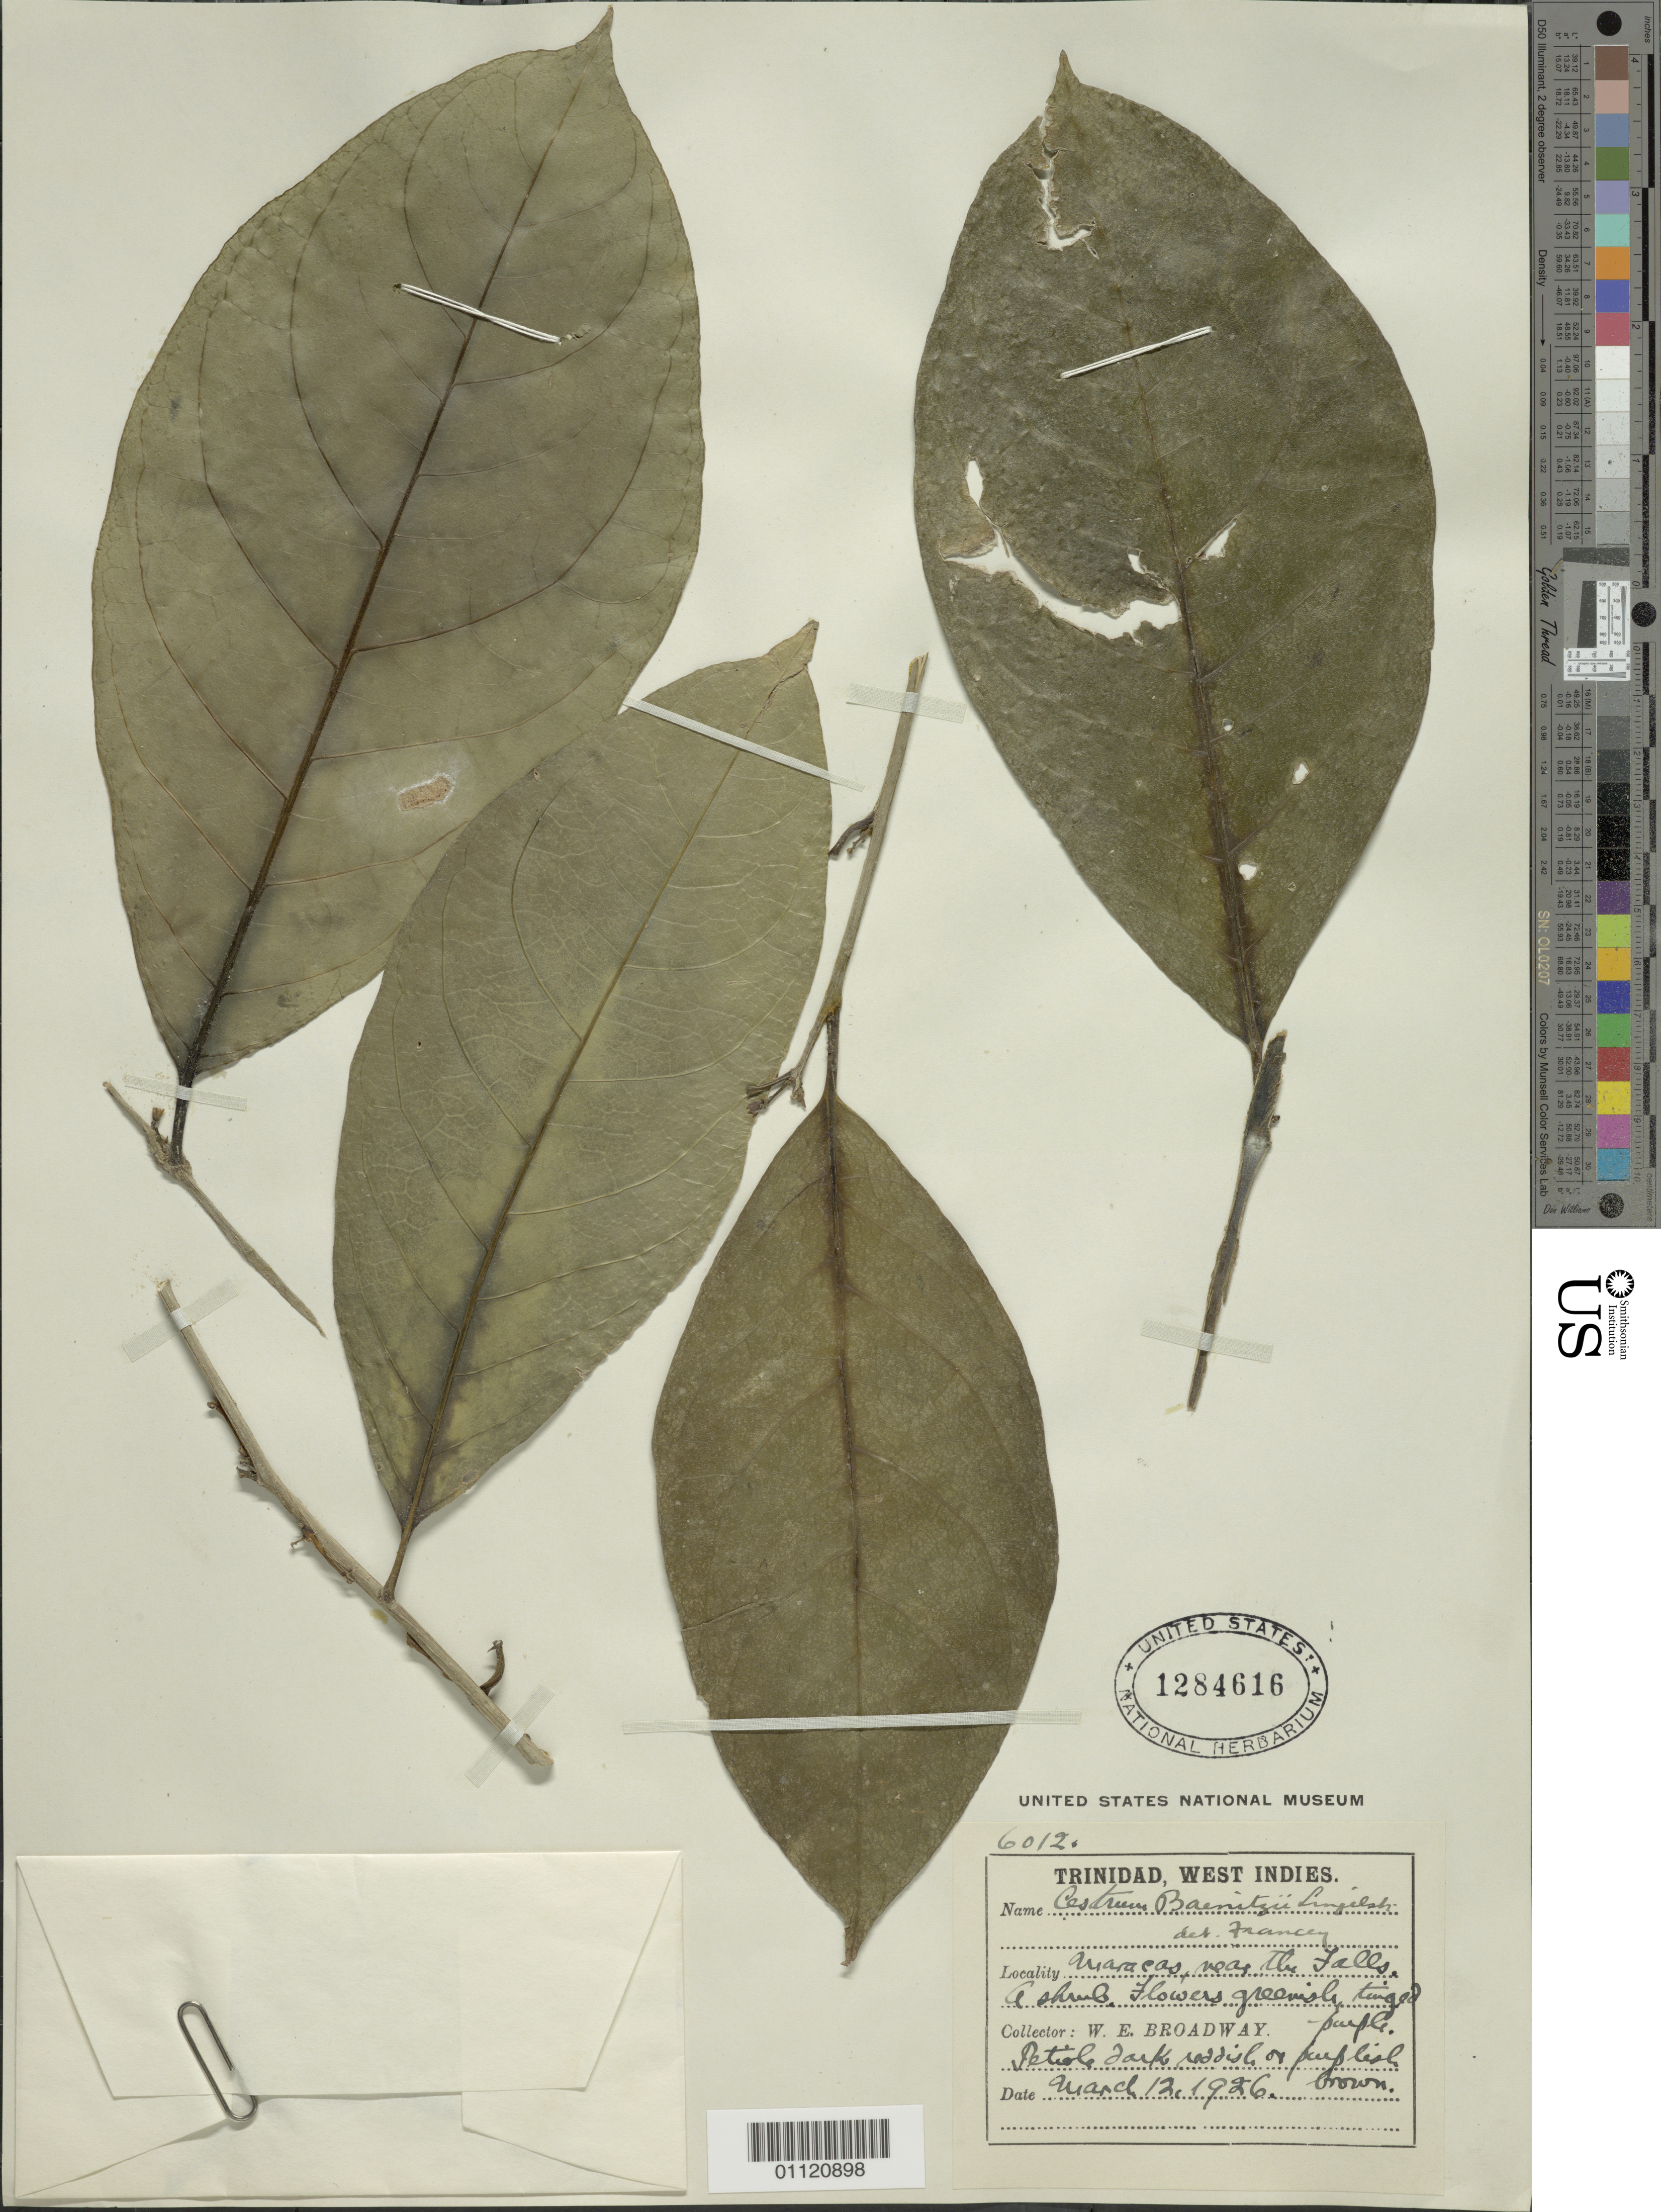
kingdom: Plantae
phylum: Tracheophyta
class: Magnoliopsida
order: Solanales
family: Solanaceae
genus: Cestrum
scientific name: Cestrum baenitzii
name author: Lingelsh.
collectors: W. E. Broadway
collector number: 6012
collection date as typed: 12 Mar 1926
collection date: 1926-03-12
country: Trinidad and Tobago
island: Trinidad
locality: Maracas, near the falls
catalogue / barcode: US 1284616